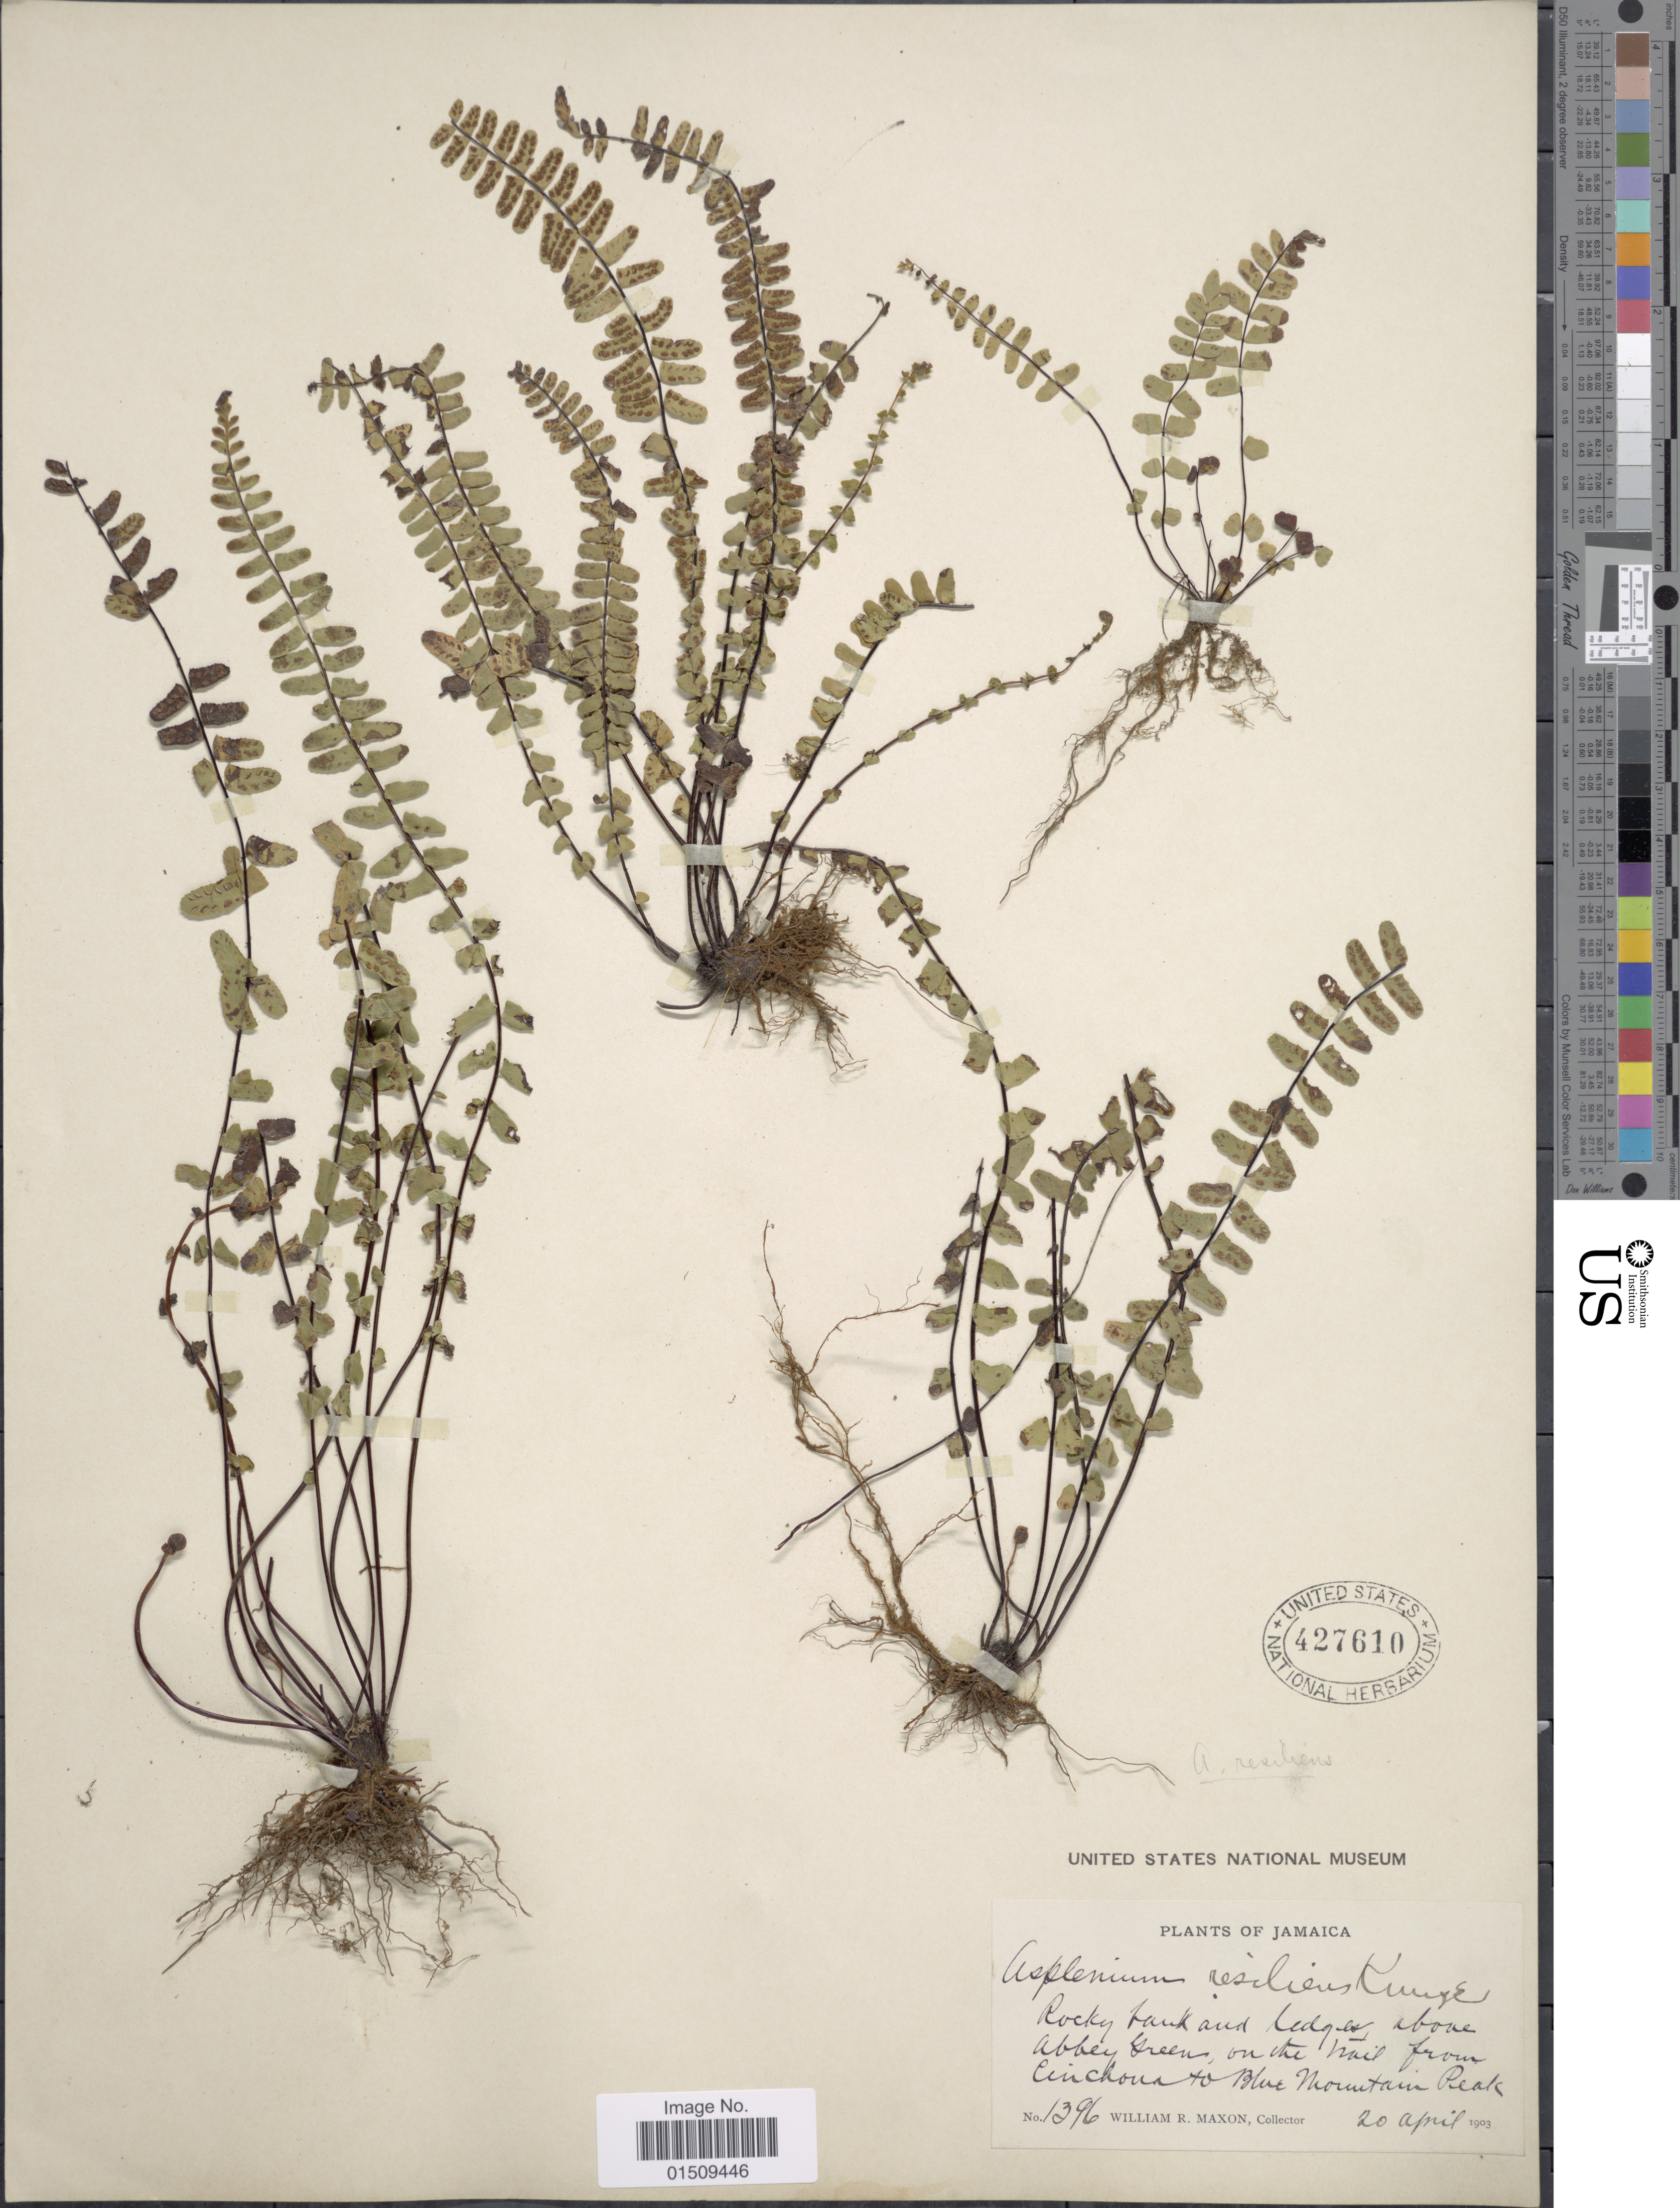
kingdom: Plantae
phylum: Tracheophyta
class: Polypodiopsida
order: Polypodiales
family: Aspleniaceae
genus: Asplenium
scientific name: Asplenium resiliens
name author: Kunze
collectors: W. R. Maxon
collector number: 1396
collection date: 1903-04-20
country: Jamaica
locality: Rocky bank and ledges above Abbey Green on the trail from Cinchona to Blue Mountain Peak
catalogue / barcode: US 427610